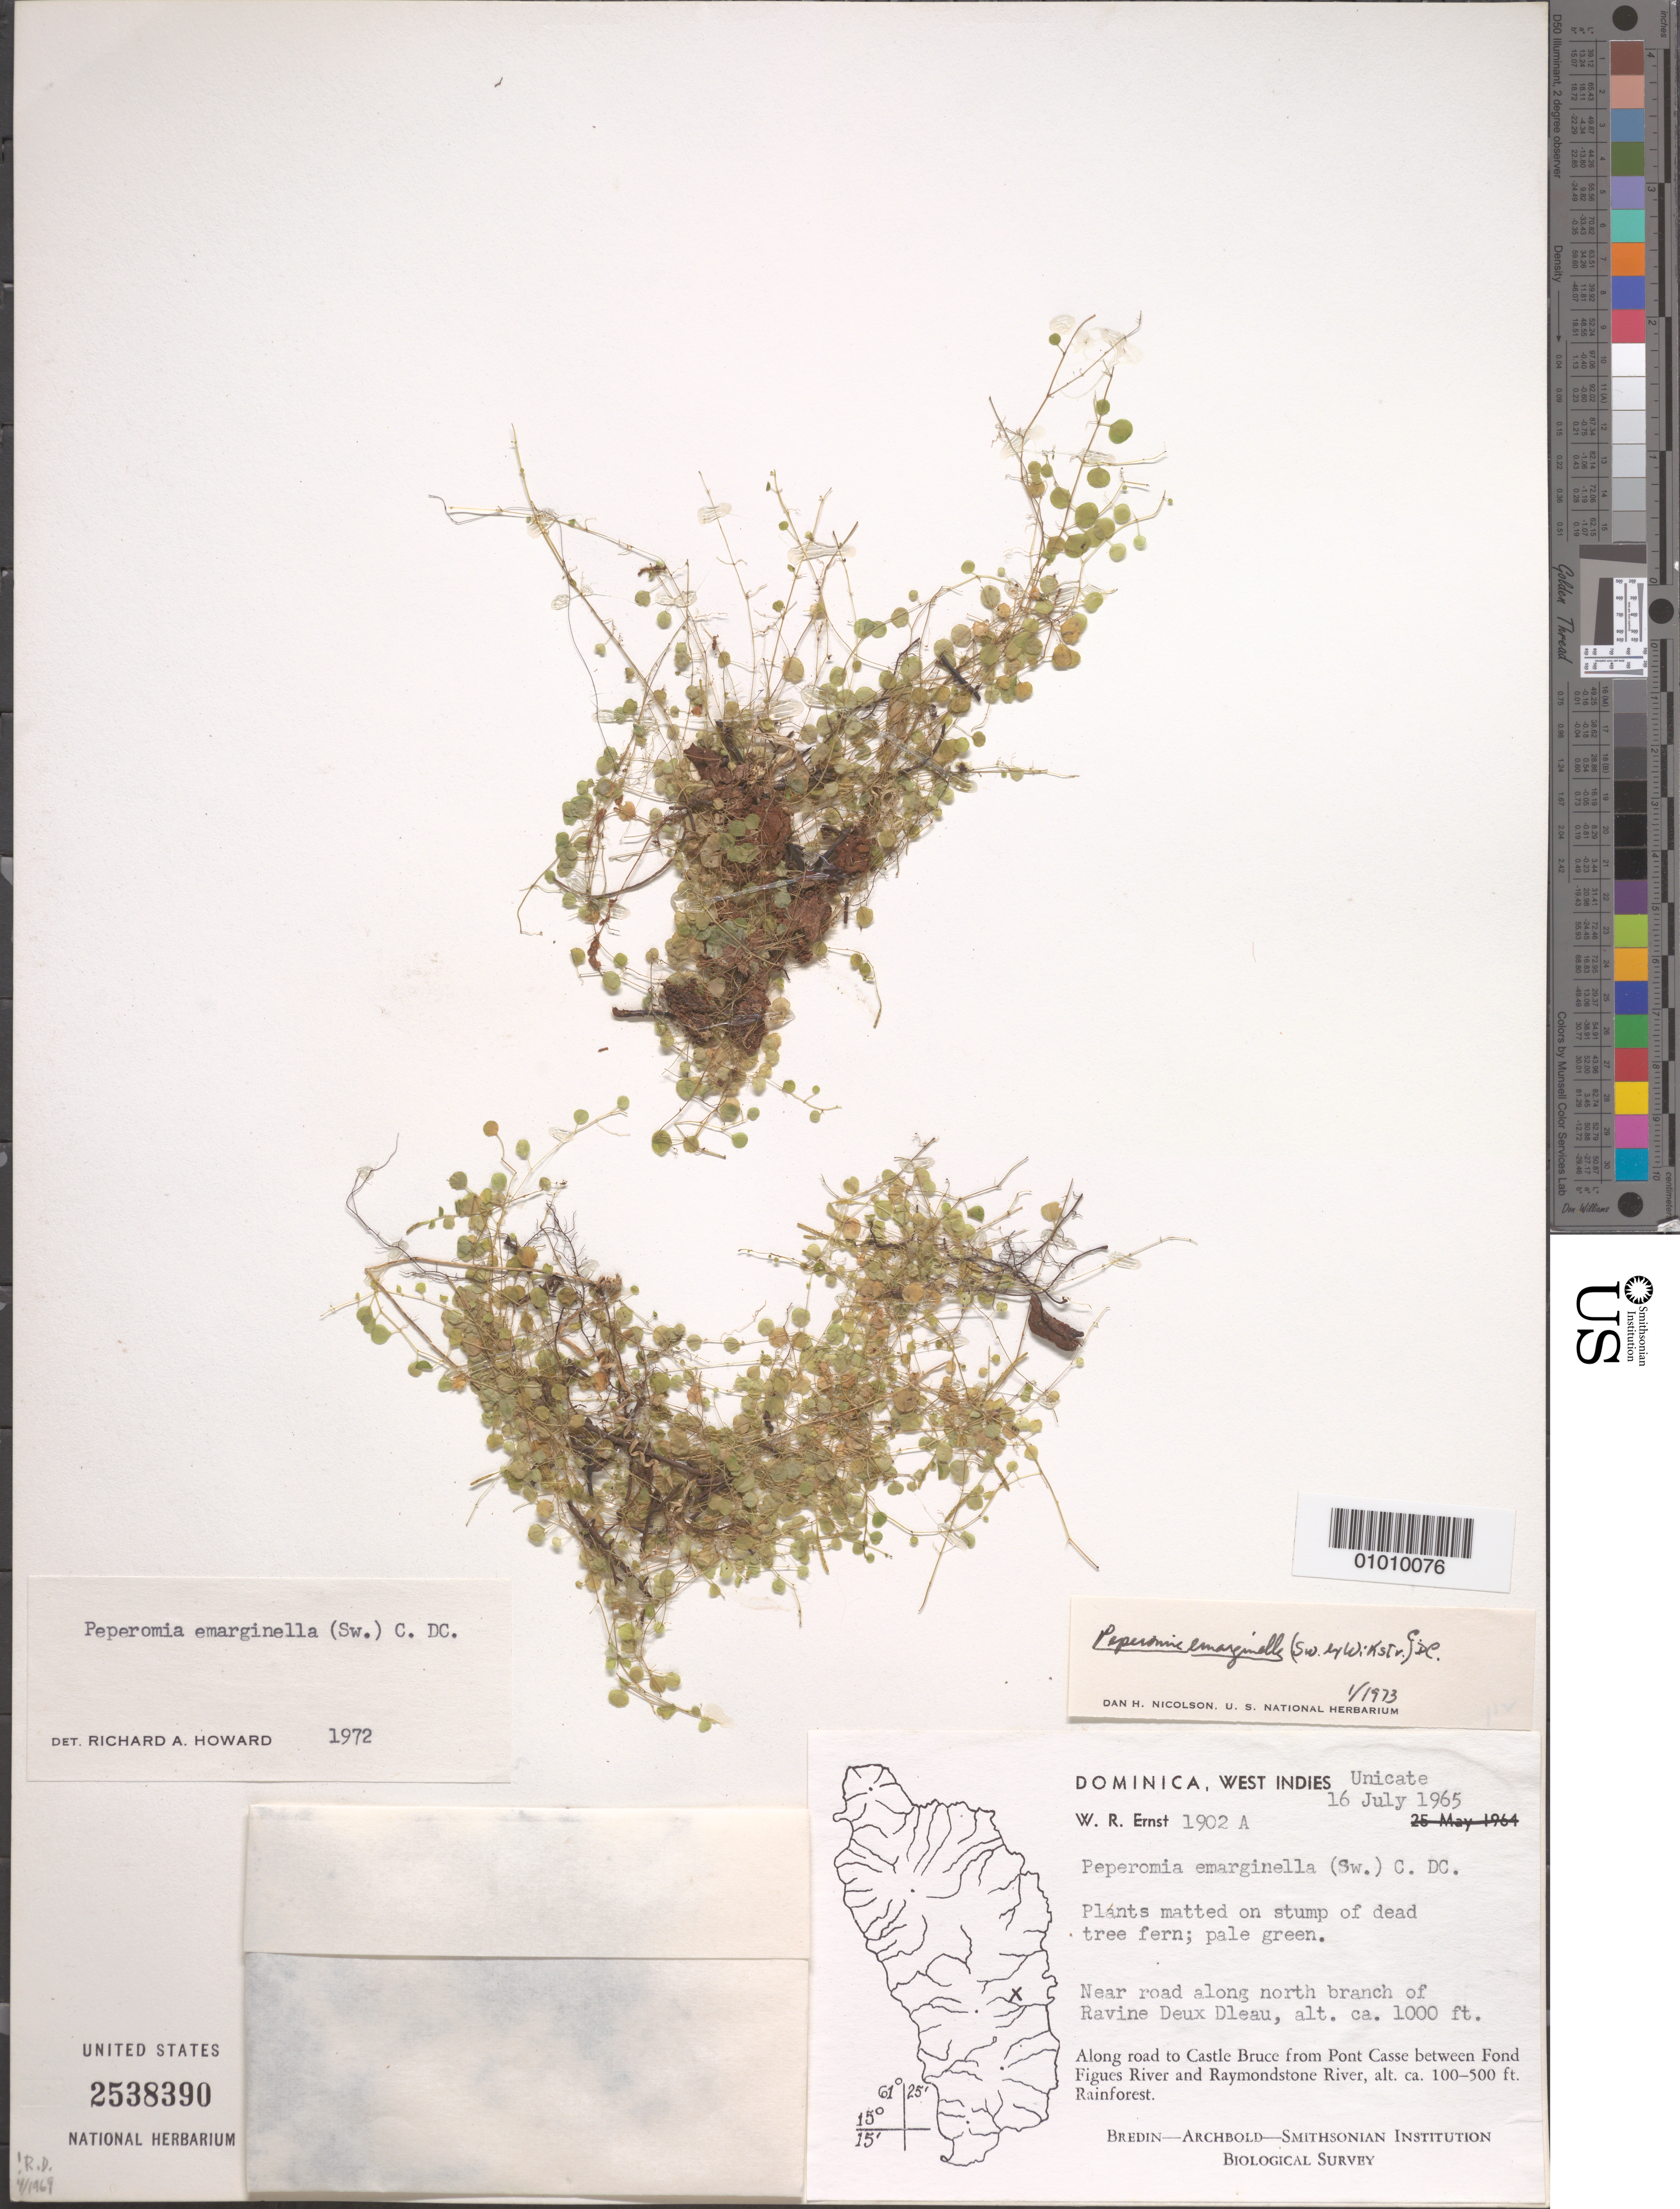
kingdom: Plantae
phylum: Tracheophyta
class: Magnoliopsida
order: Piperales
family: Piperaceae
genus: Peperomia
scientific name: Peperomia emarginella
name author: (Sw. ex Wikstr.) C. DC.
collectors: W. R. Ernst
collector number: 1902A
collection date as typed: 16 Jul 1965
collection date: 1965-07-16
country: Dominica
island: Dominica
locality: Rainforest. Plants matted on stump of dead tree fern; pale green. Near road along N branch of Ravine Deux Dleau. Along road to Castle Bruce from Pont Casse between Fond Figues River and Raymondstone River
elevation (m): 305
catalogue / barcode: US 2538390